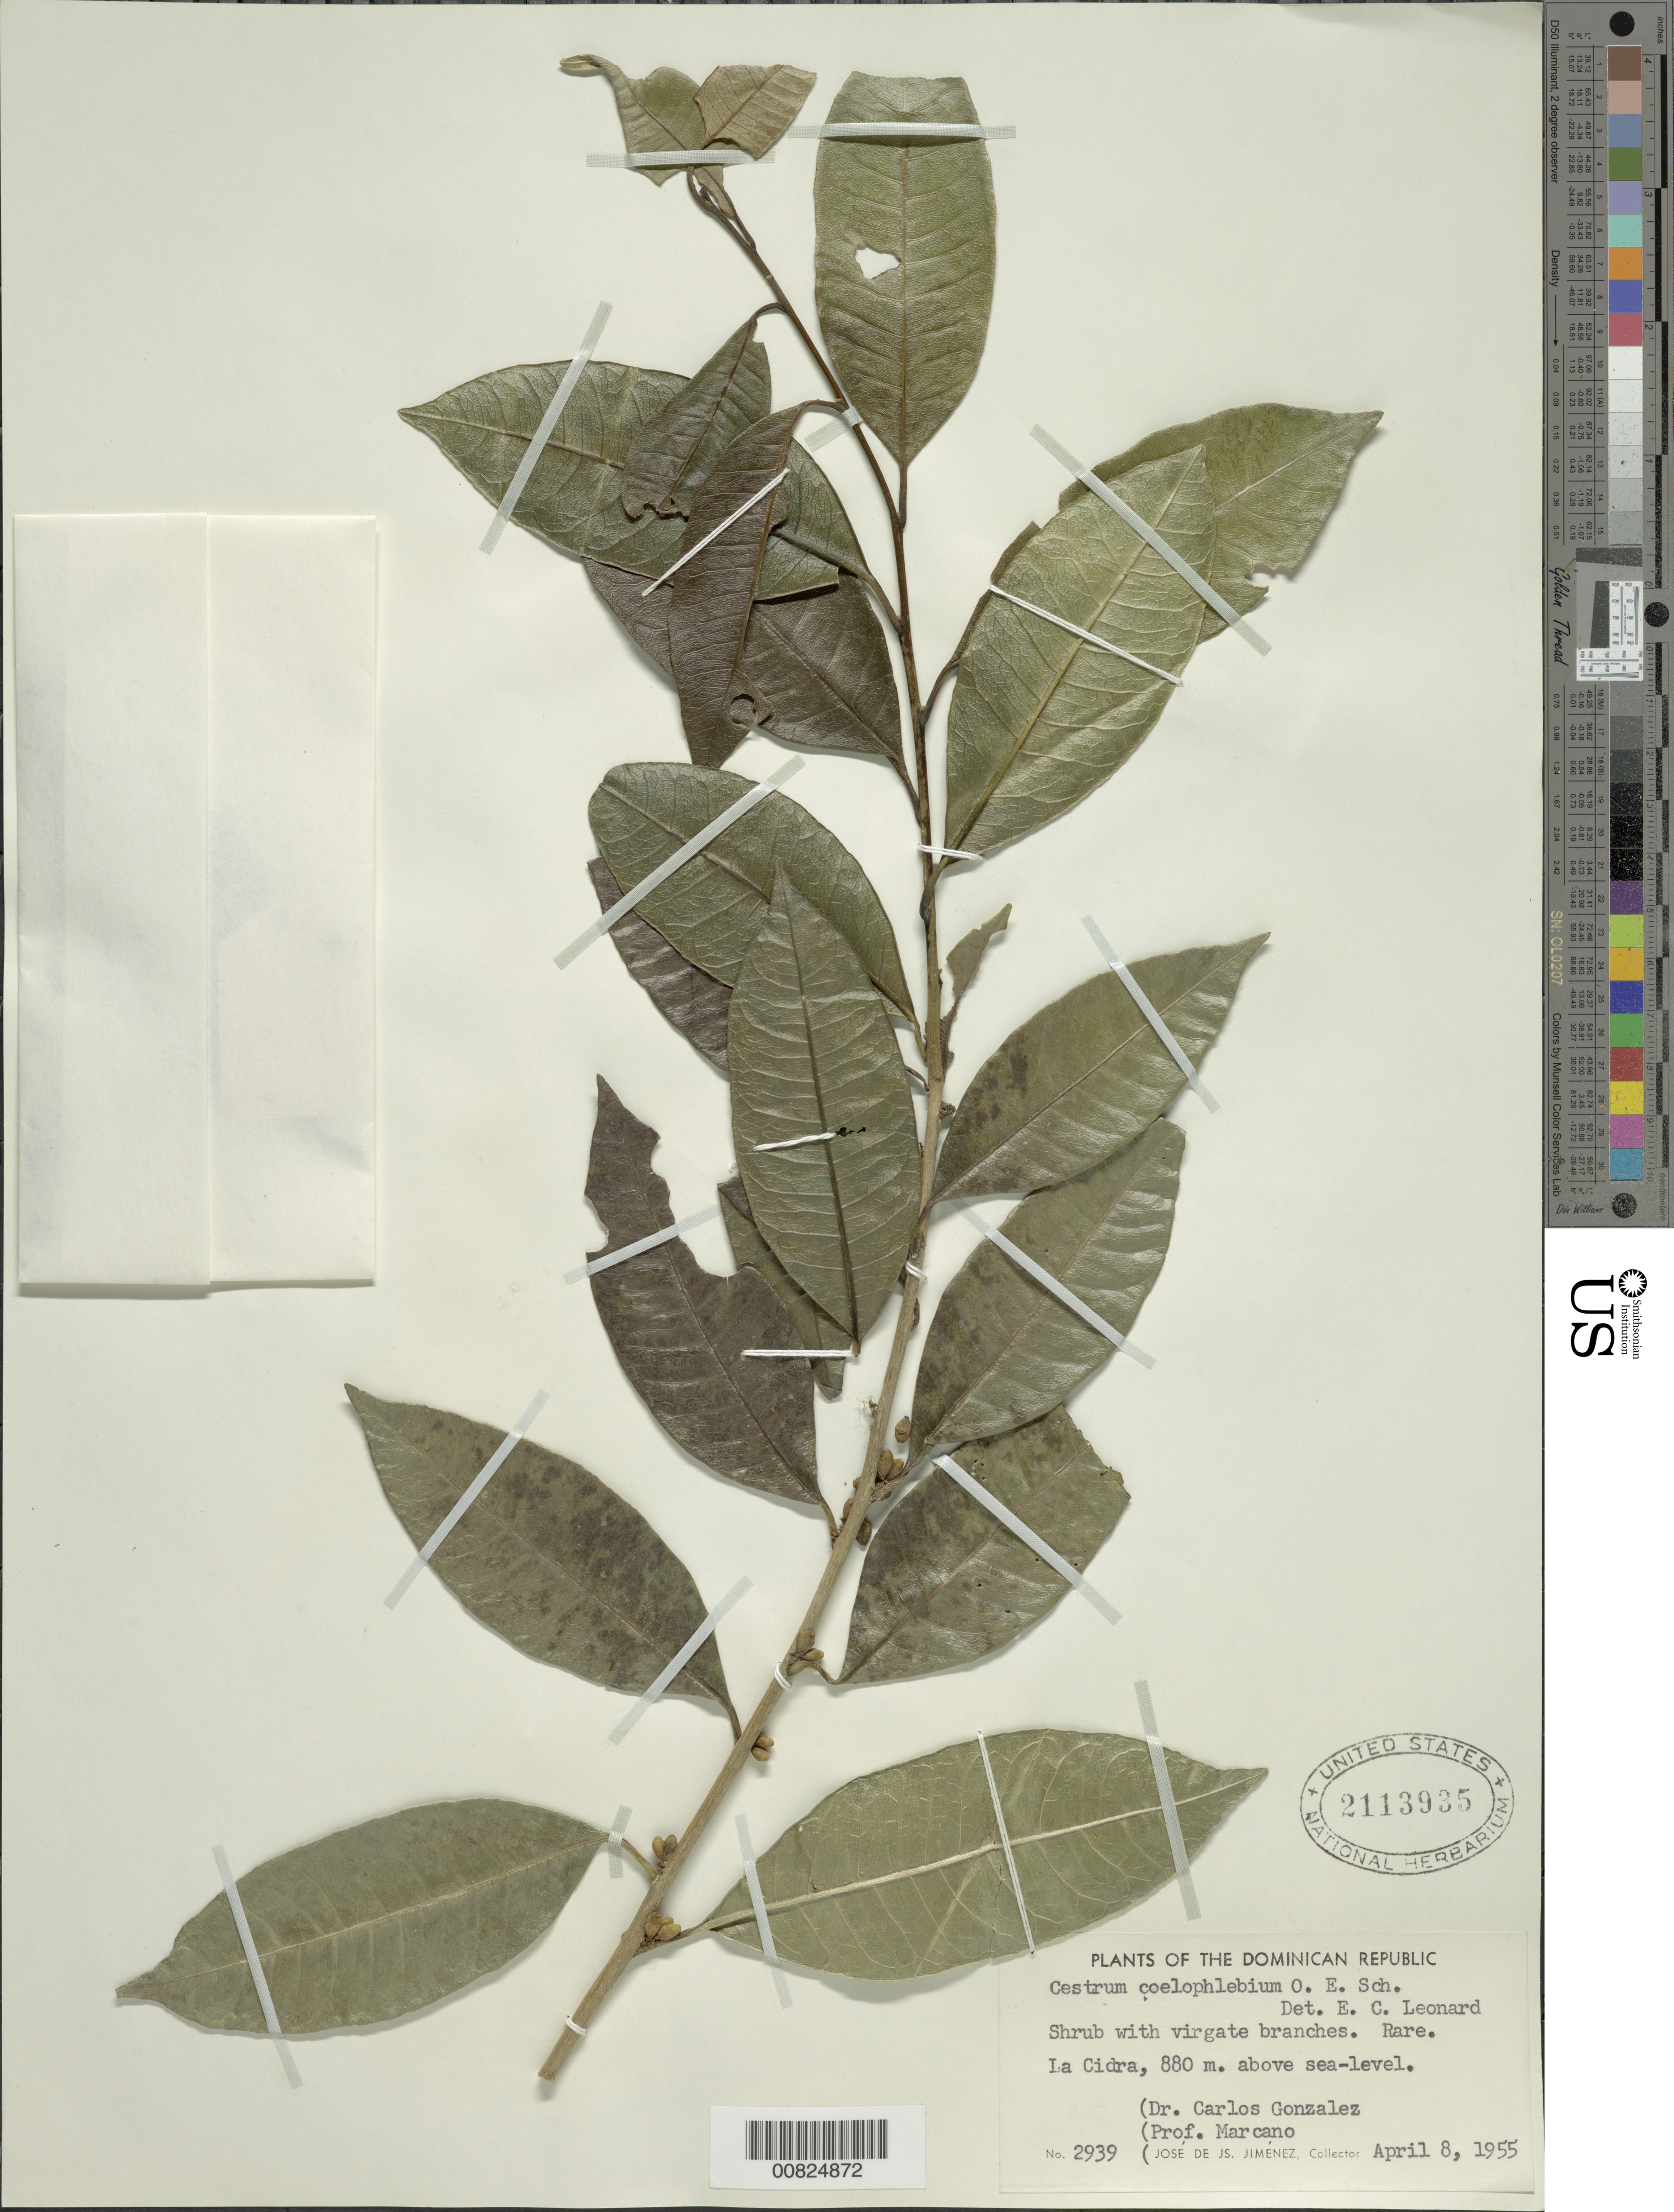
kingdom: Plantae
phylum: Tracheophyta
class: Magnoliopsida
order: Solanales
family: Solanaceae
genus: Cestrum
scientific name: Cestrum coelophlebium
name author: O.E. Schulz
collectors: J. J. Jiménez Almonte, C. Gonzalez & E. J. Marcano F.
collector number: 2939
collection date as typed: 08 Apr 1955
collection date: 1955-04-08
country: Dominican Republic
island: Hispaniola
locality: La Cidra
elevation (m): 800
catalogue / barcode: US 2113935